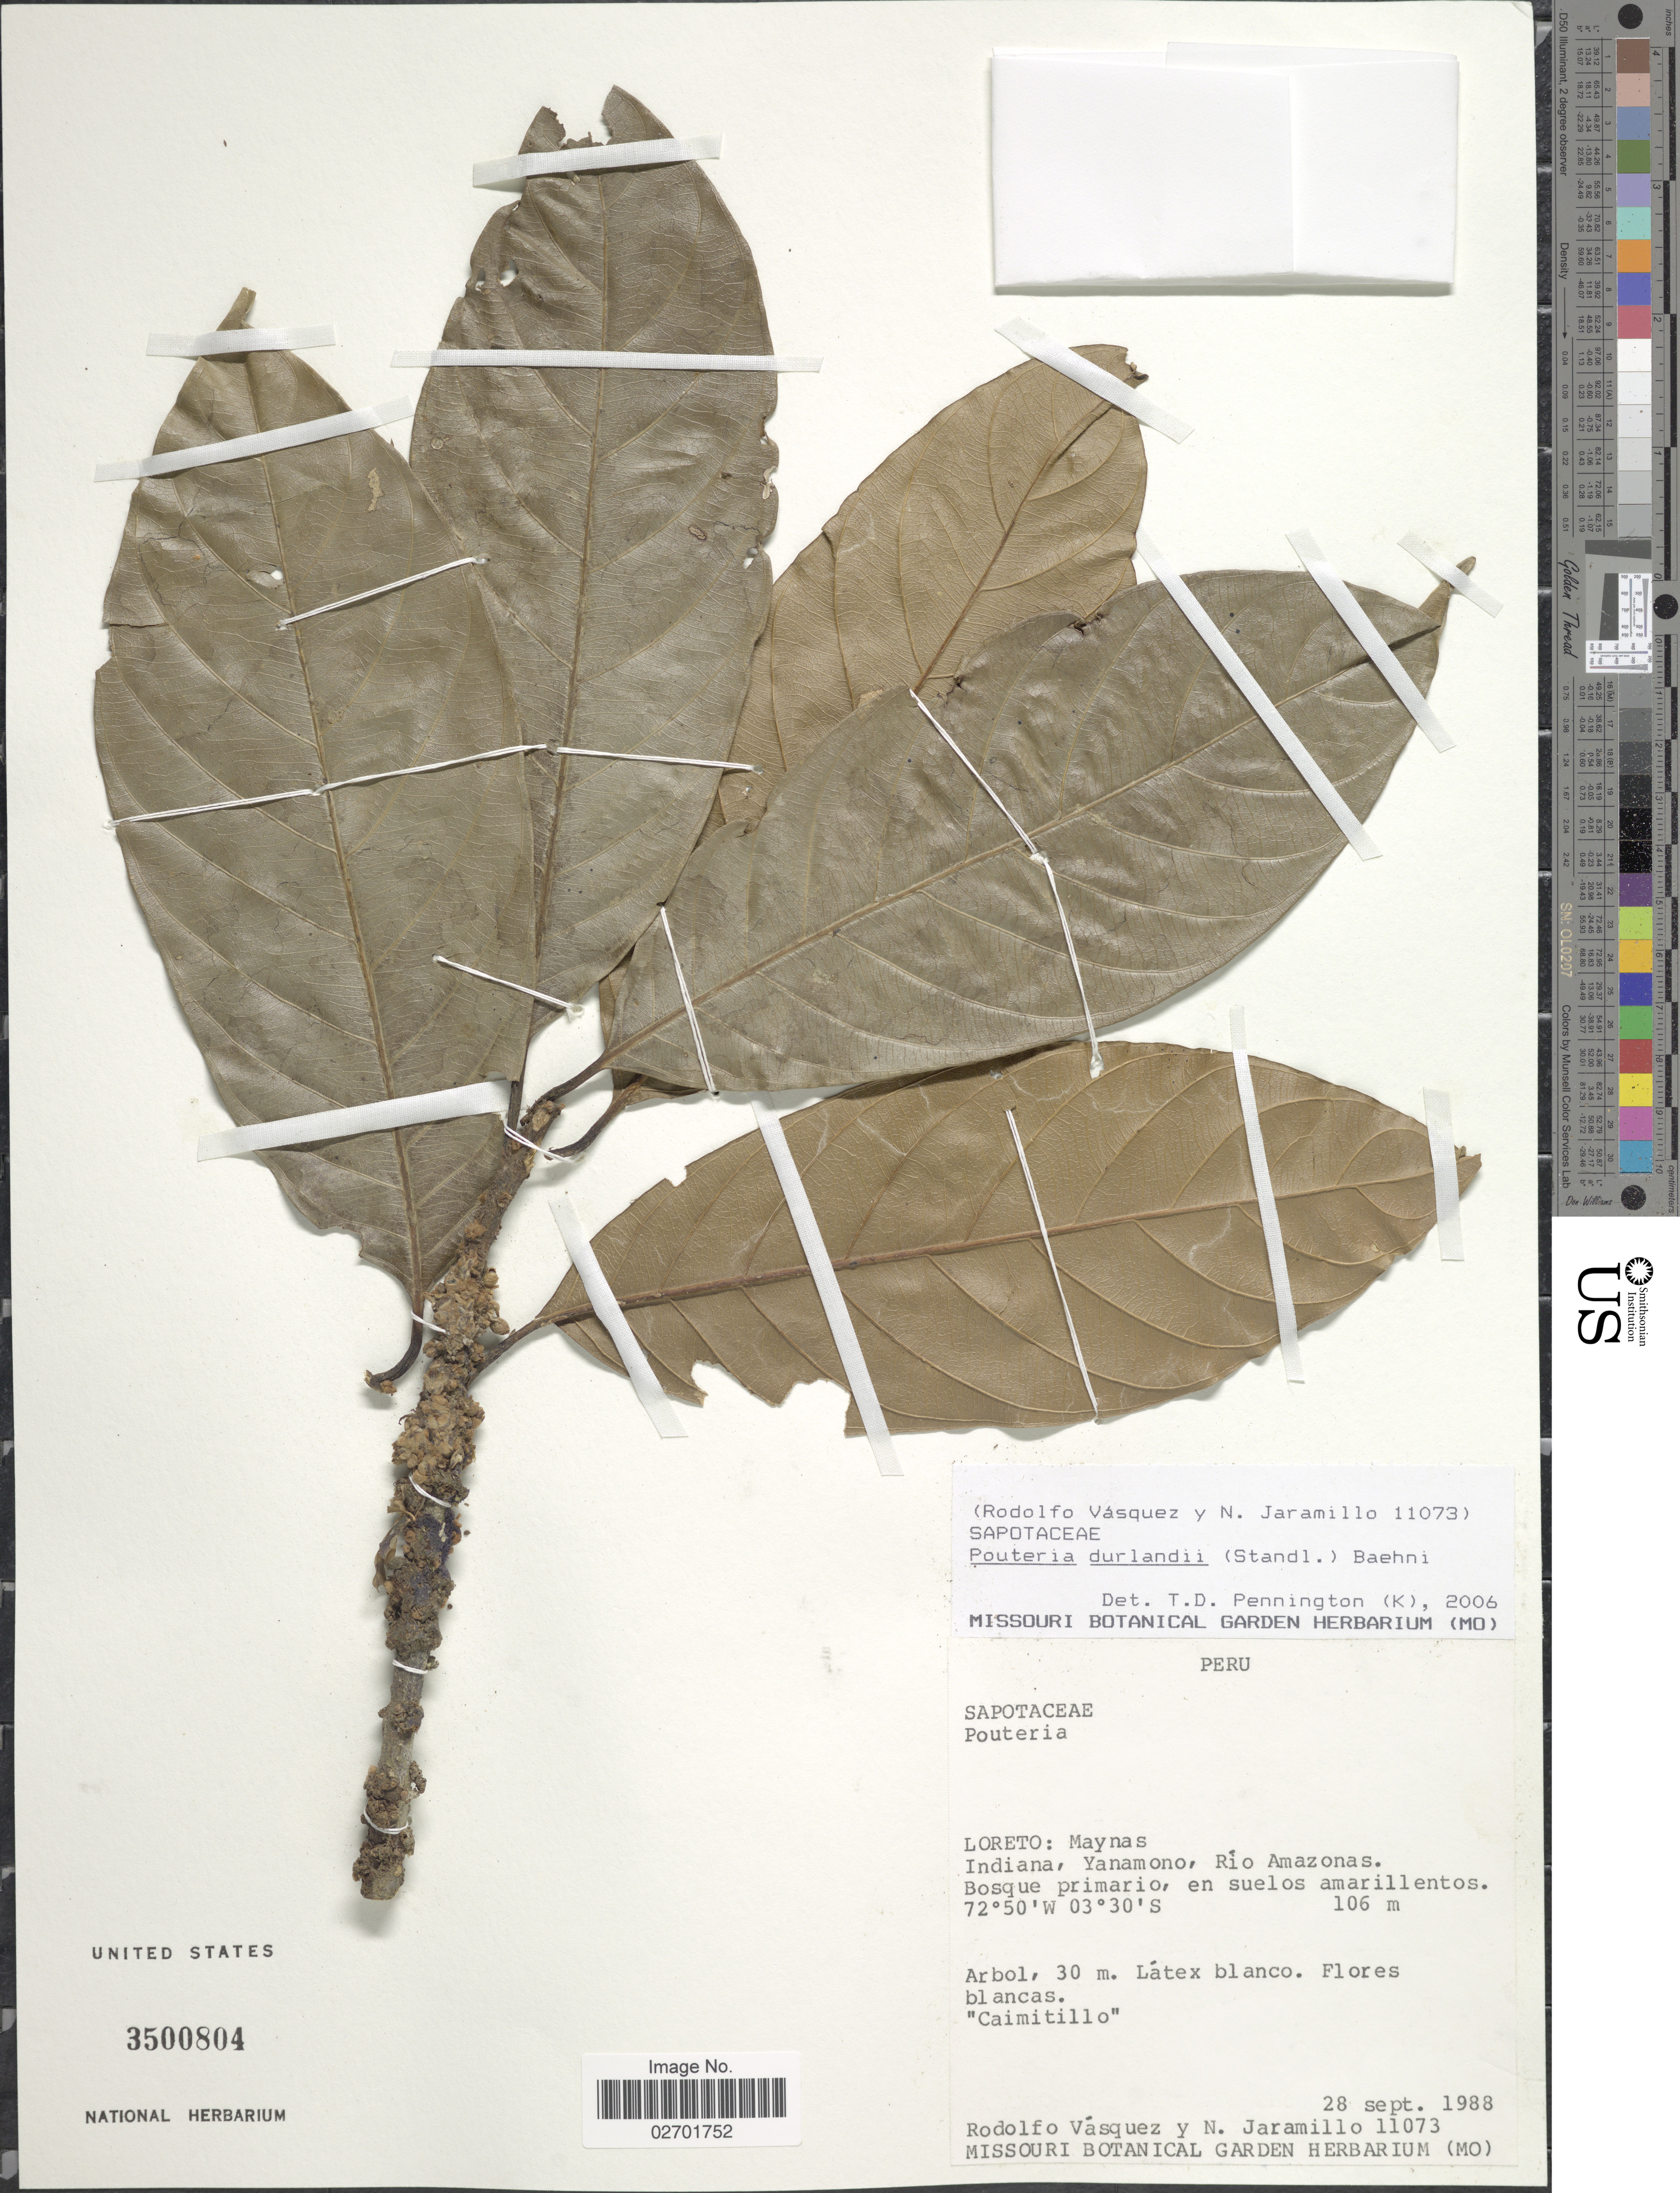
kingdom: Plantae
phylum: Tracheophyta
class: Magnoliopsida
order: Ericales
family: Sapotaceae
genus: Pouteria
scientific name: Pouteria durlandii subsp. durlandii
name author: (Standl.) Baehni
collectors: R. Vásquez & N. Jaramillo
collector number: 11073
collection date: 1988-09-28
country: Peru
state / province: Loreto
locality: Loreto: Maynas, Indiana, Yanamono, Rio Amazonas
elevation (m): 106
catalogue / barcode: US 3500804